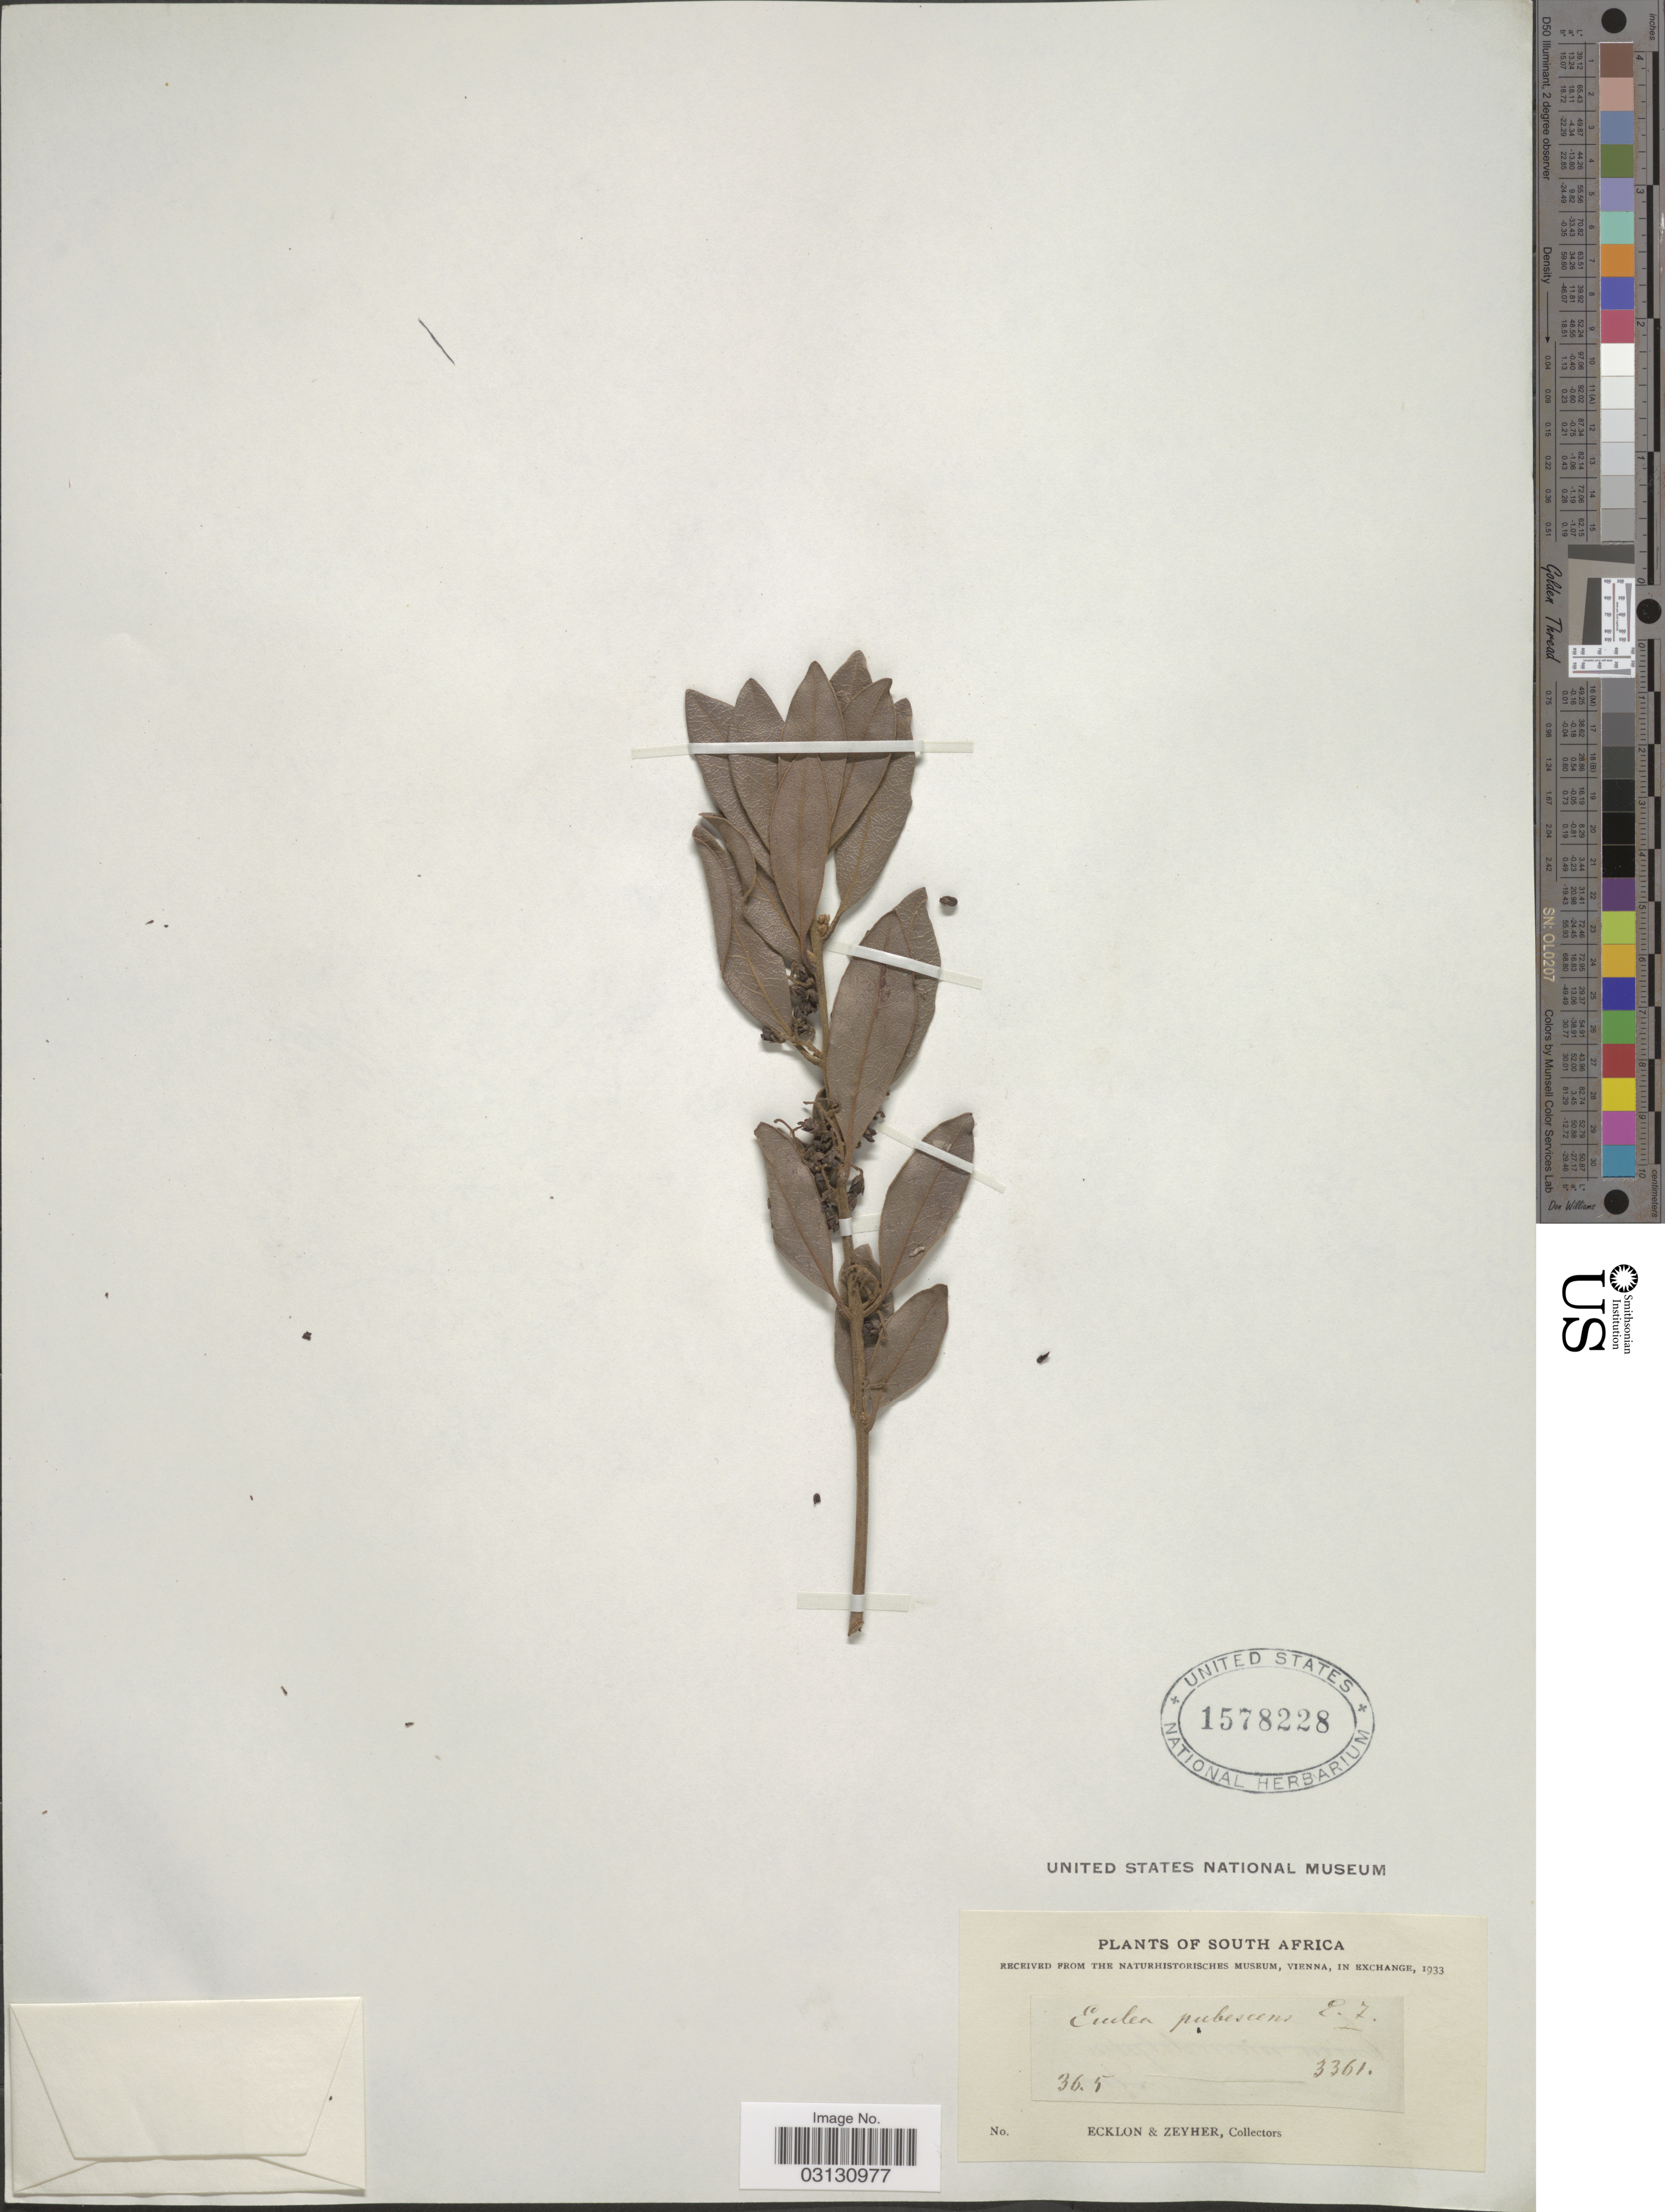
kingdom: Plantae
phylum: Tracheophyta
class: Magnoliopsida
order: Ericales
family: Ebenaceae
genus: Euclea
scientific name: Euclea pubescens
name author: Eckl. & Zeyh.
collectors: -. Ecklon & -. Zeyher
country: South Africa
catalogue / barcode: US 1578228